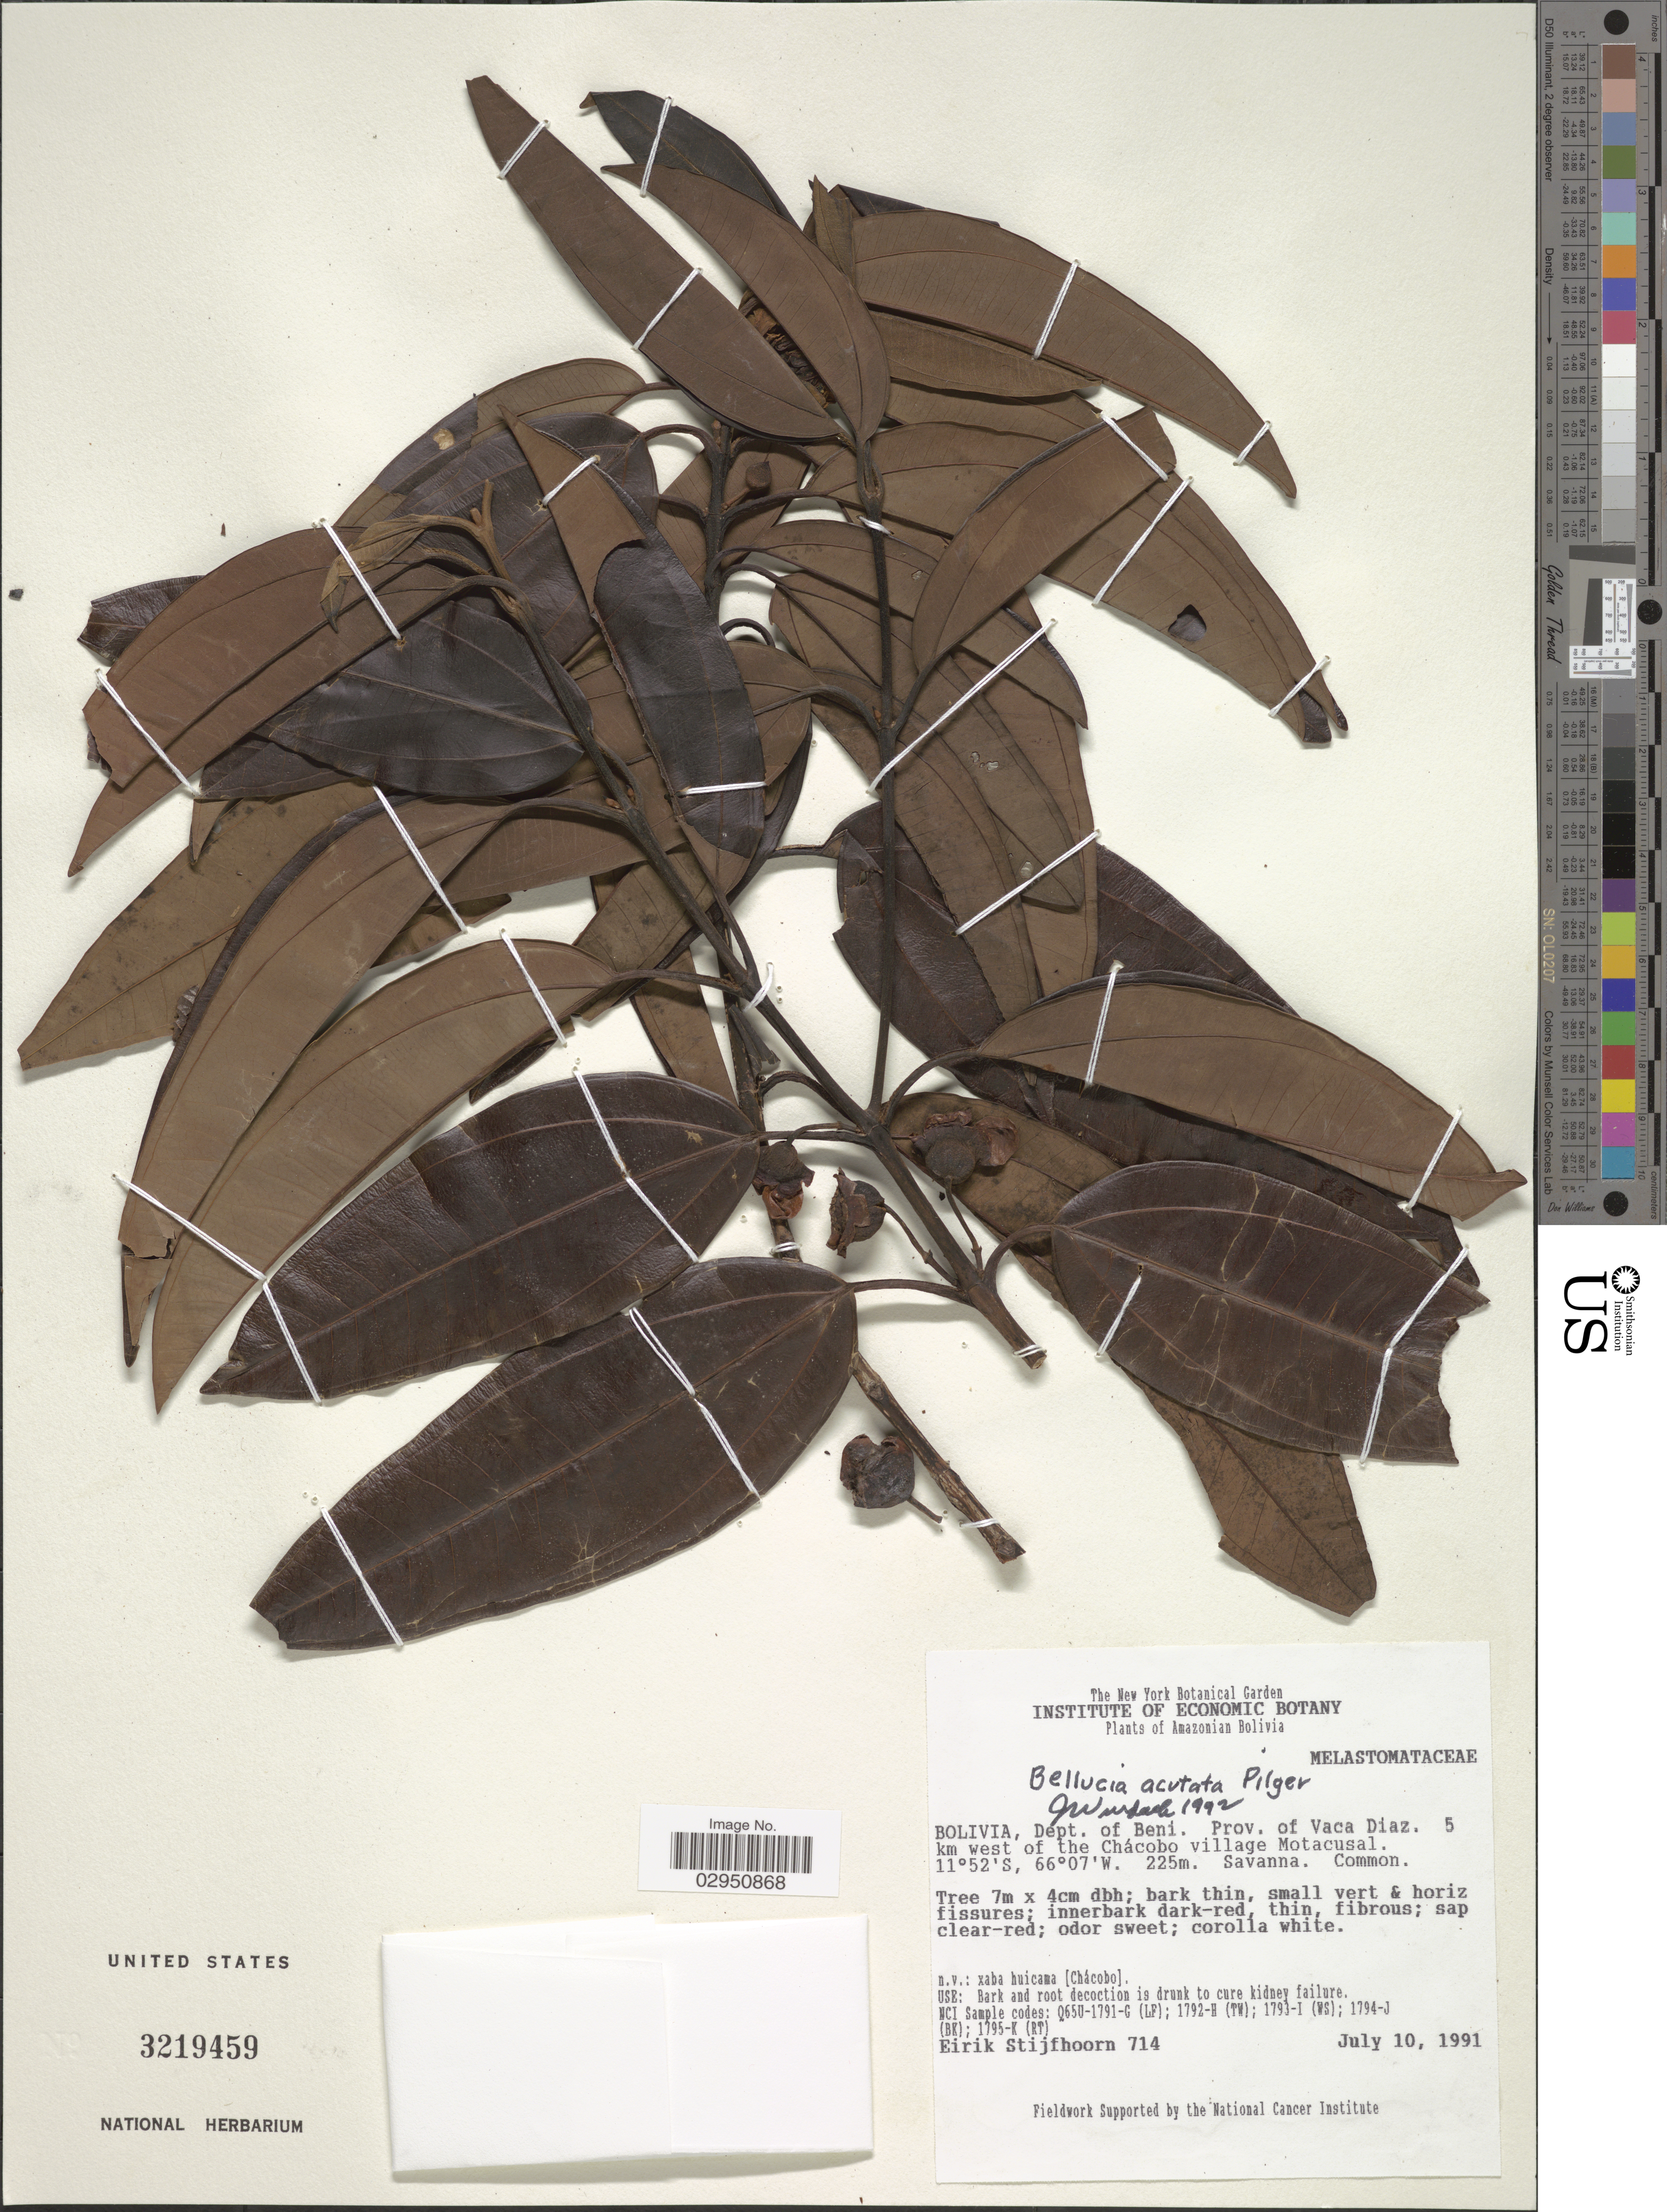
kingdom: Plantae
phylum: Tracheophyta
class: Magnoliopsida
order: Myrtales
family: Melastomataceae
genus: Bellucia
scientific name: Bellucia acutata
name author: Pilg.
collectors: E. Stijfhoorn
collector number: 714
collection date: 1991-07-10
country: Bolivia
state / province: Beni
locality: Dept. of Beni. Prov. of Vaca Diez. 5 km west of the Chácobo village Motacusal.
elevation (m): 225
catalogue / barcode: US 3219459